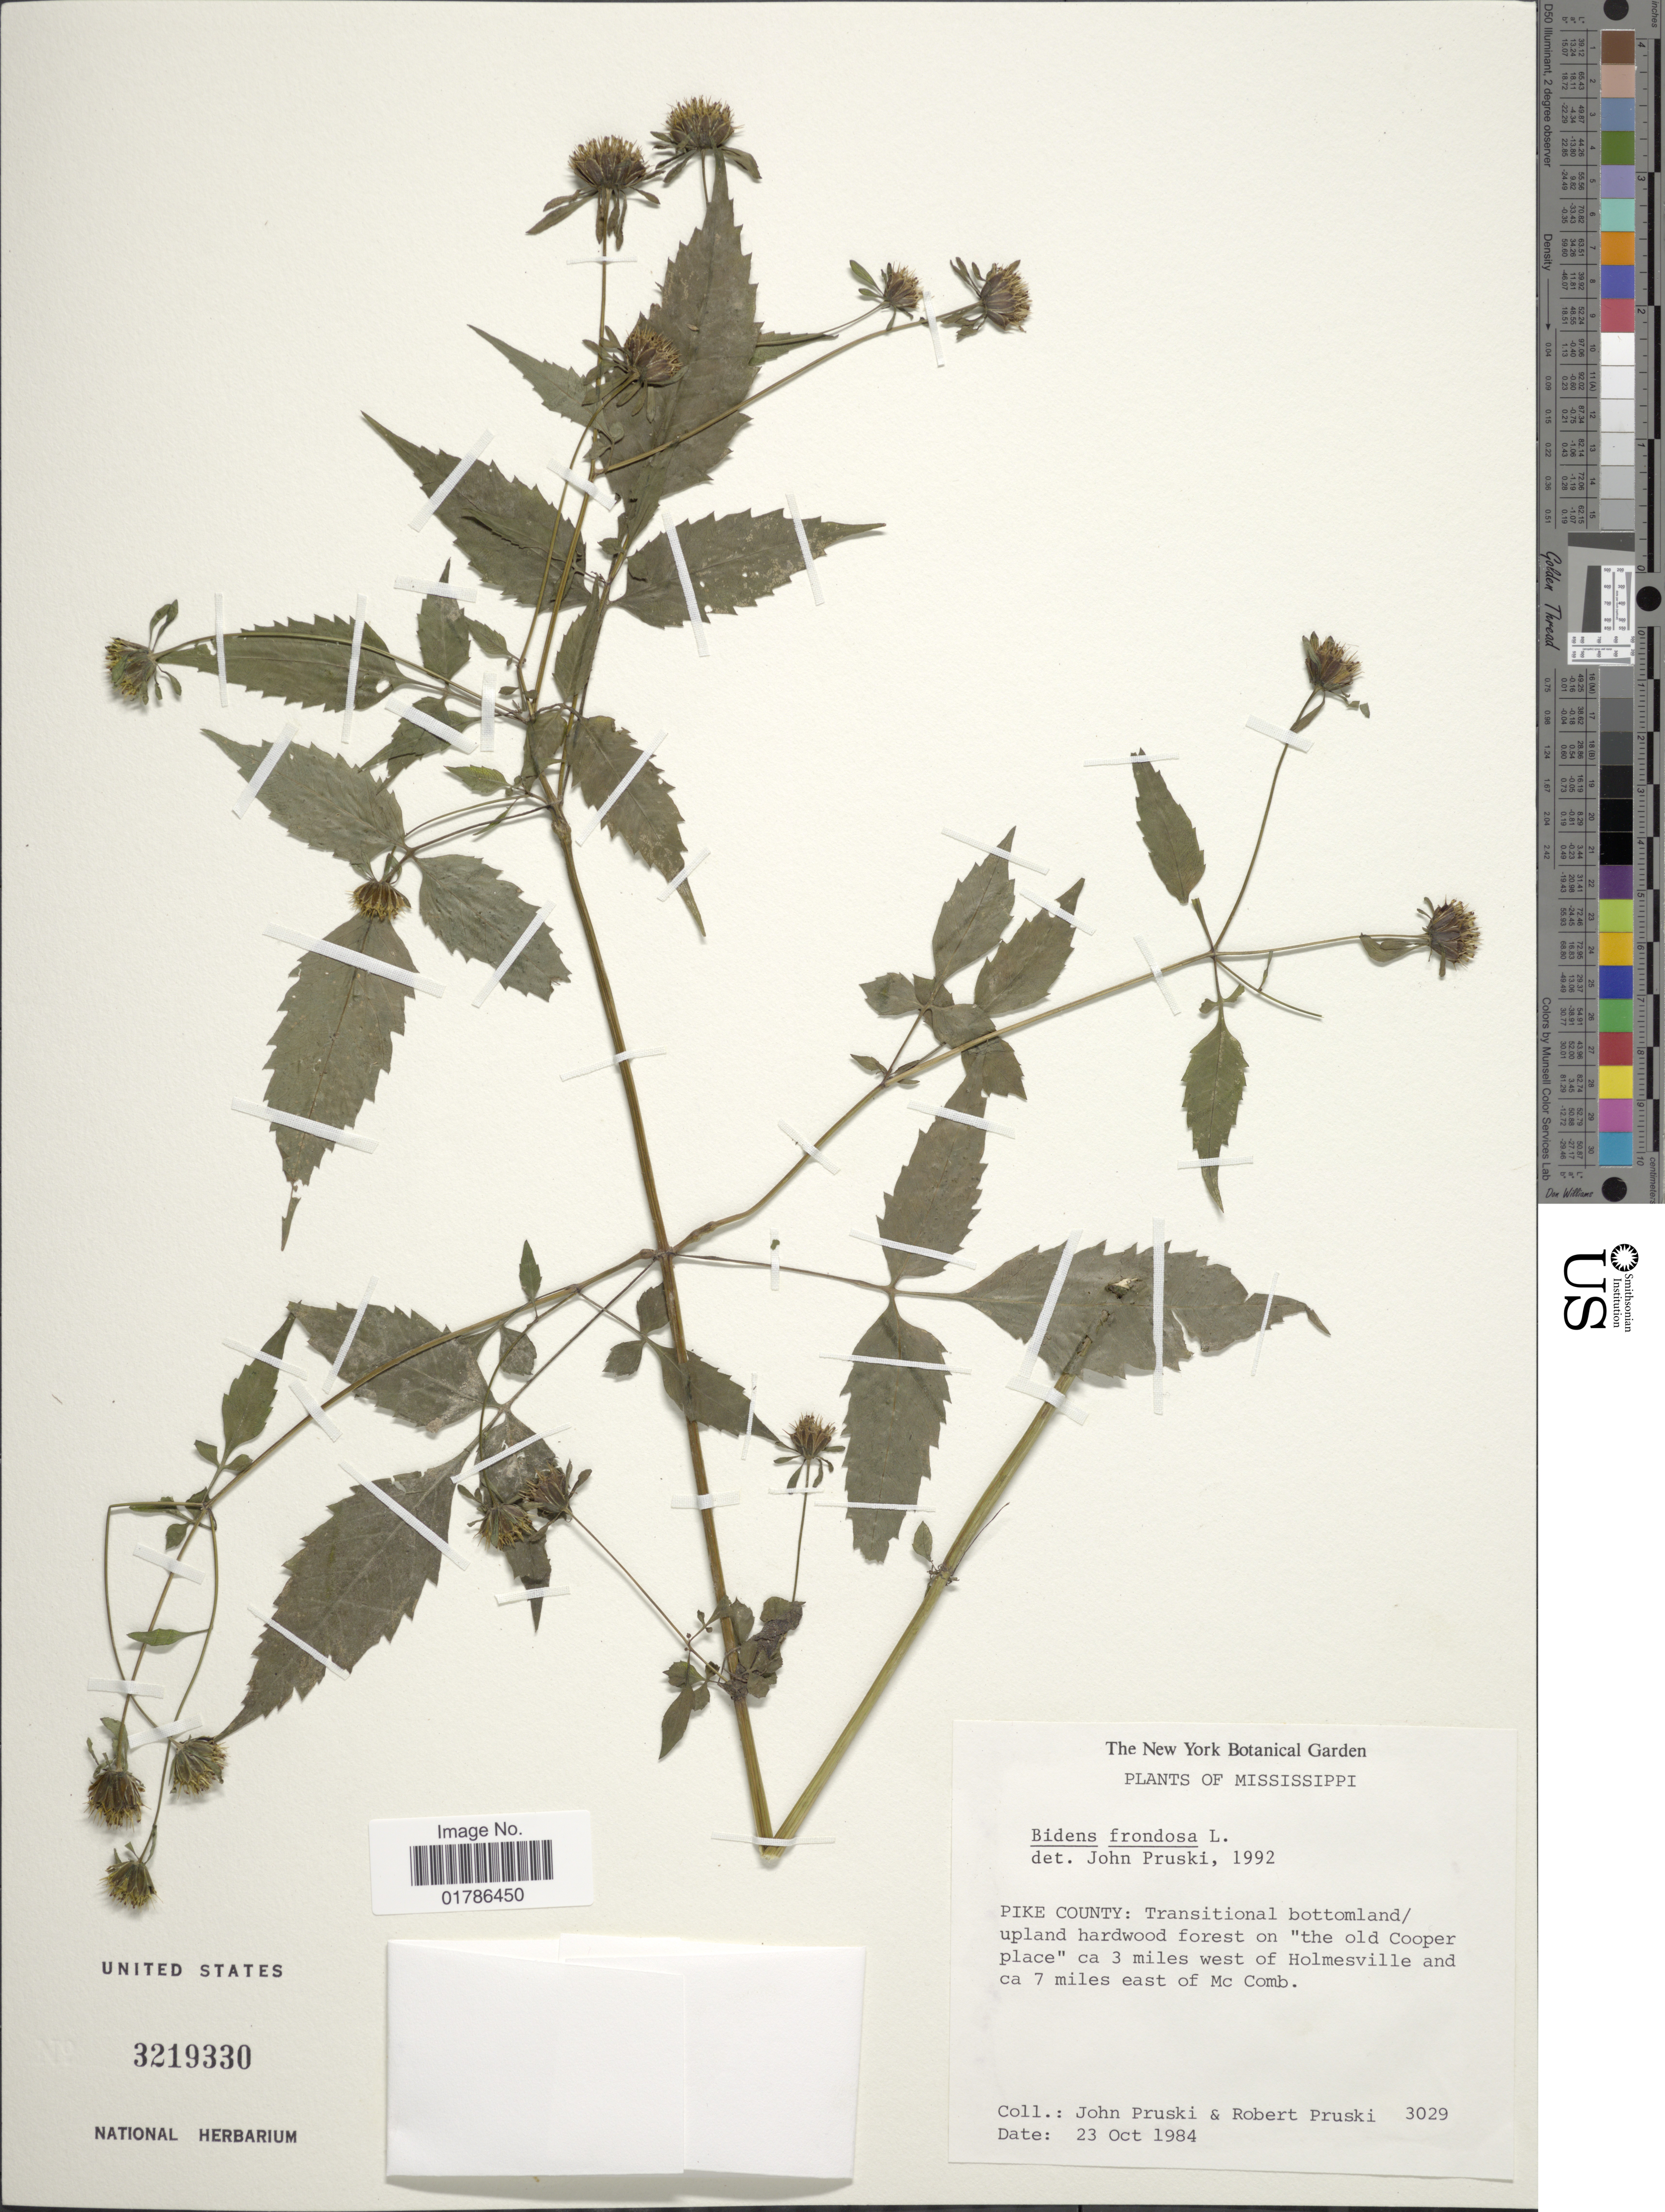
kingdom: Plantae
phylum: Tracheophyta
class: Magnoliopsida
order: Asterales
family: Asteraceae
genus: Bidens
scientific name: Bidens frondosa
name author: L.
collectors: J. F. Pruski & R. Pruski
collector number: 3029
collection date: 1984-10-23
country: United States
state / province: Mississippi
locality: Pike County: Transitional bottomland/upland hardwood forest on "the old Cooper place" ca 3 miles west of Holmesville and ca 7 miles east of Mc Comb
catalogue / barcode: US 3219330